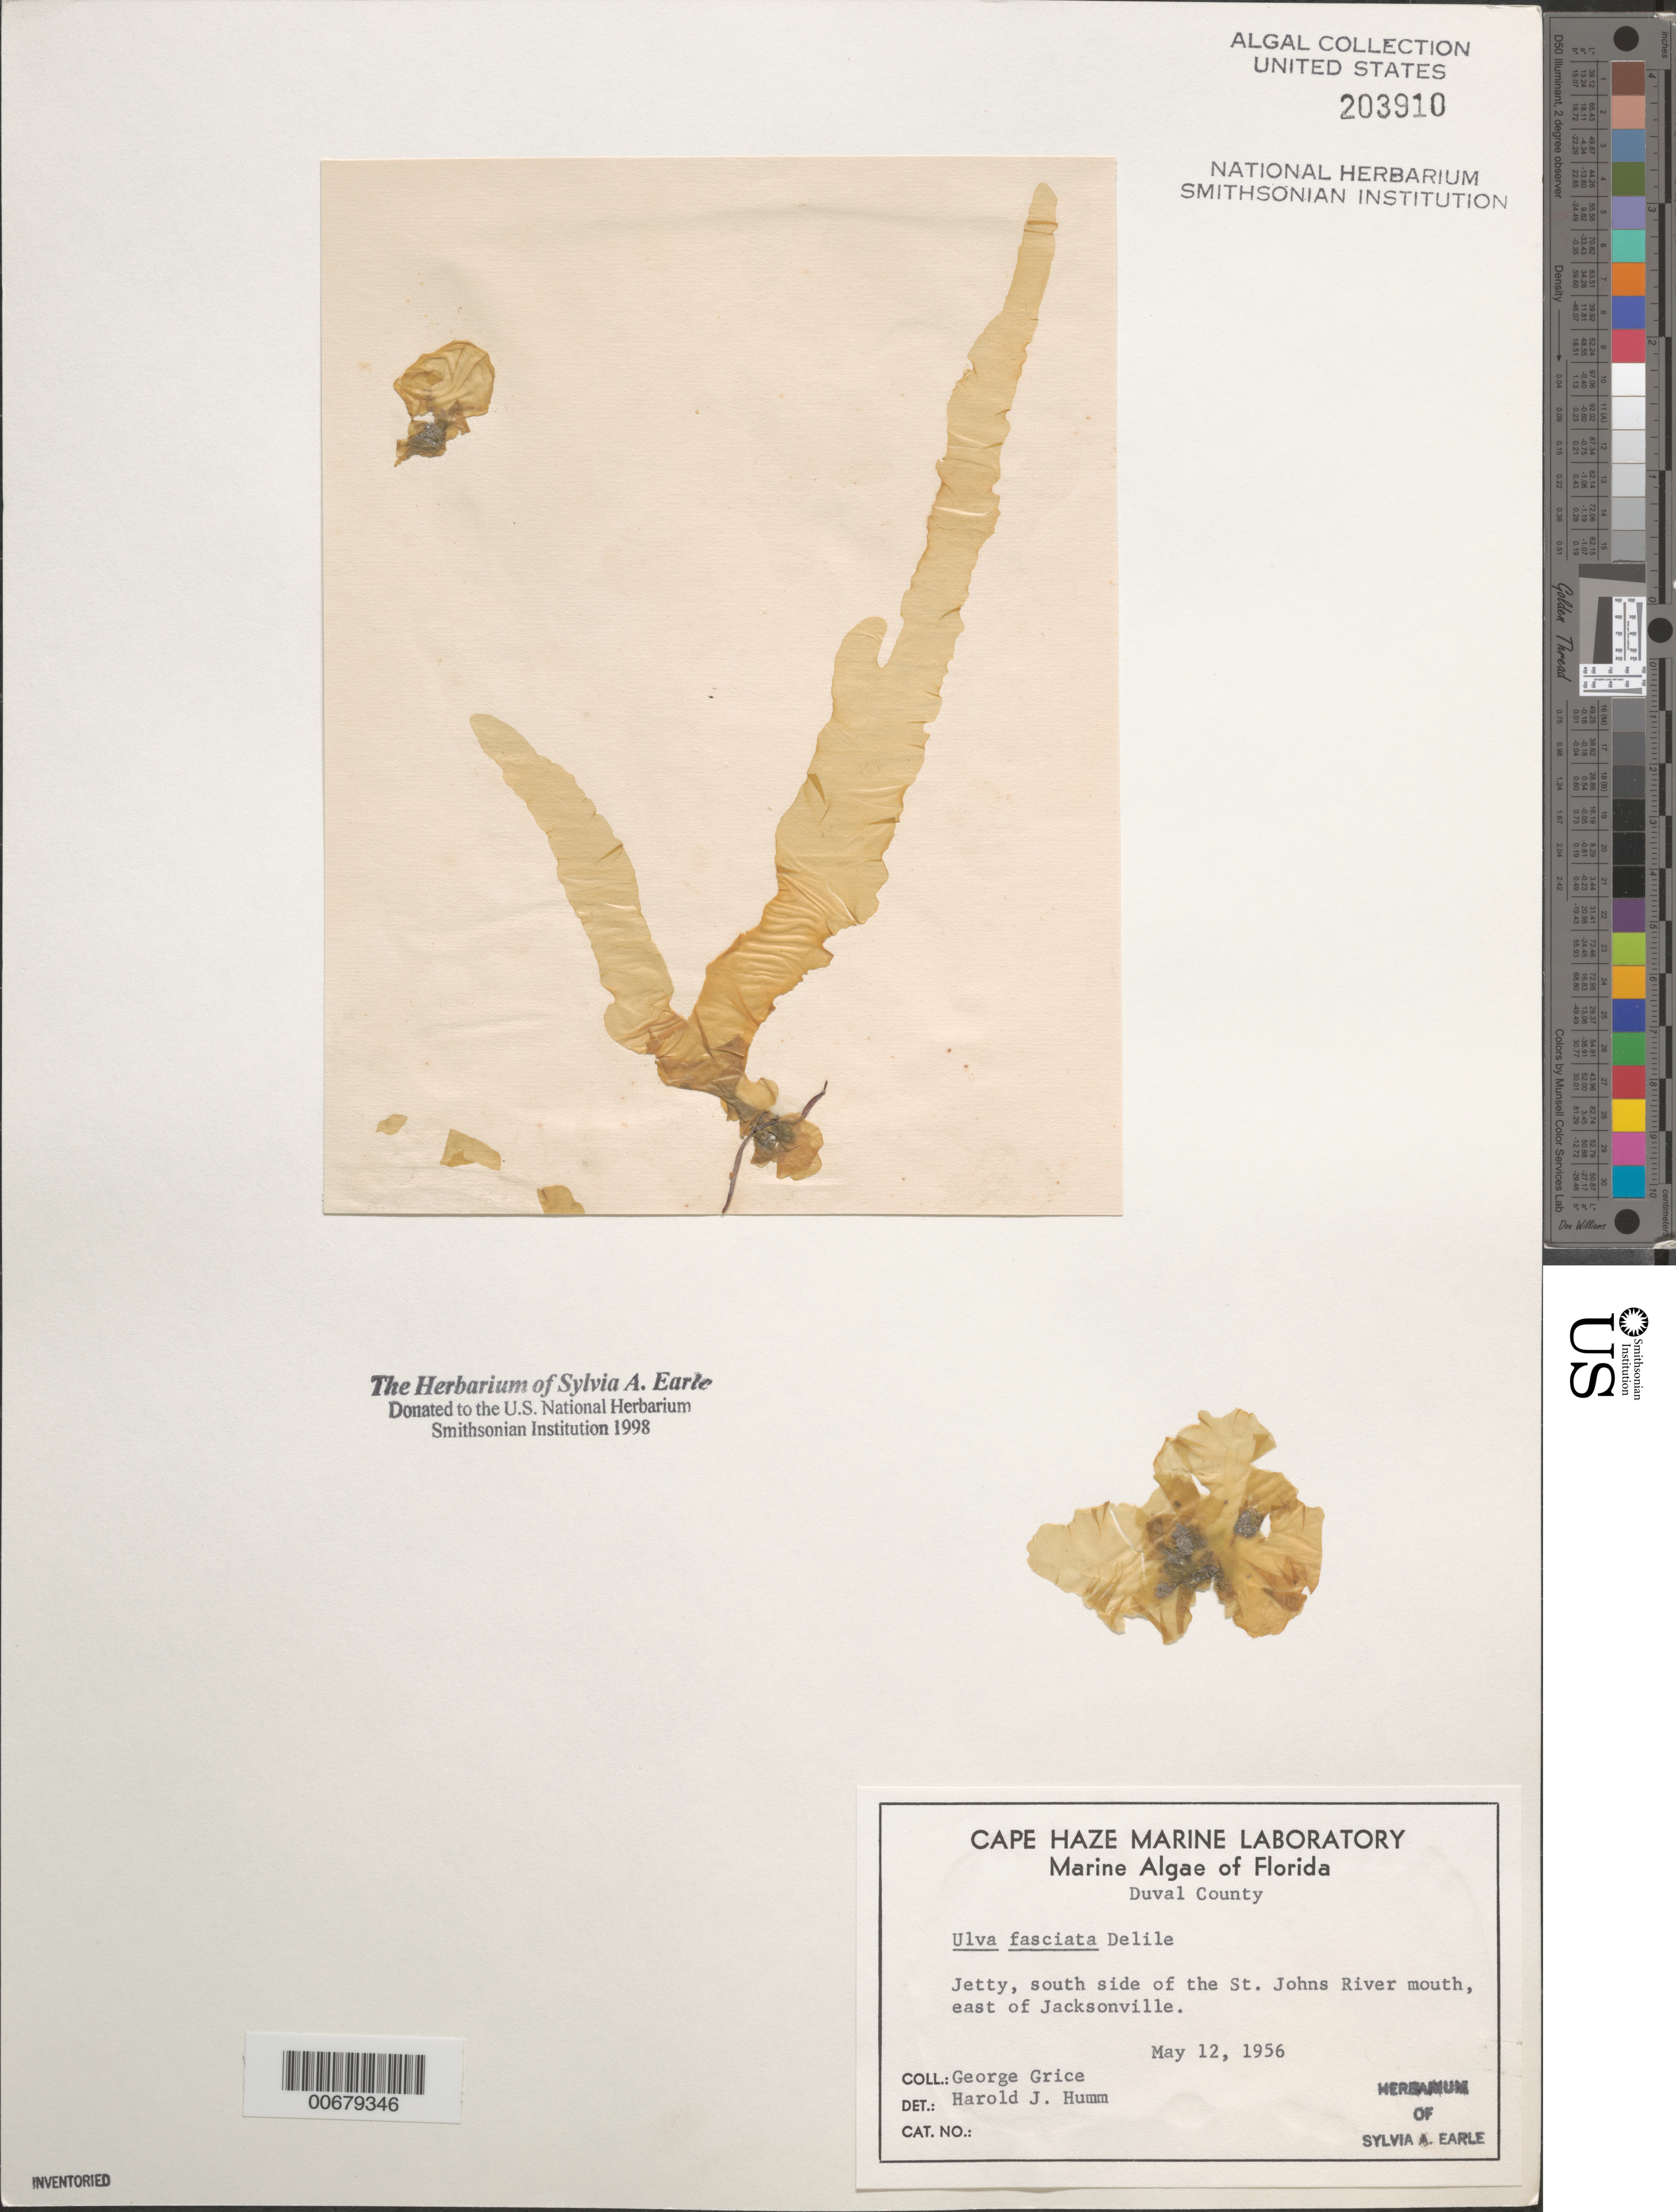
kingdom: Plantae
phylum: Chlorophyta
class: Ulvophyceae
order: Ulvales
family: Ulvaceae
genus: Ulva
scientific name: Ulva lactuca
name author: L.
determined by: Algae name updating Project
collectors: G. Grice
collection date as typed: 12 May 1956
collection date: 1956-05-12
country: United States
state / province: Florida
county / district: Duval County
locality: St. Johns River mouth, south side, east of Jacksonville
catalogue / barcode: US 203910